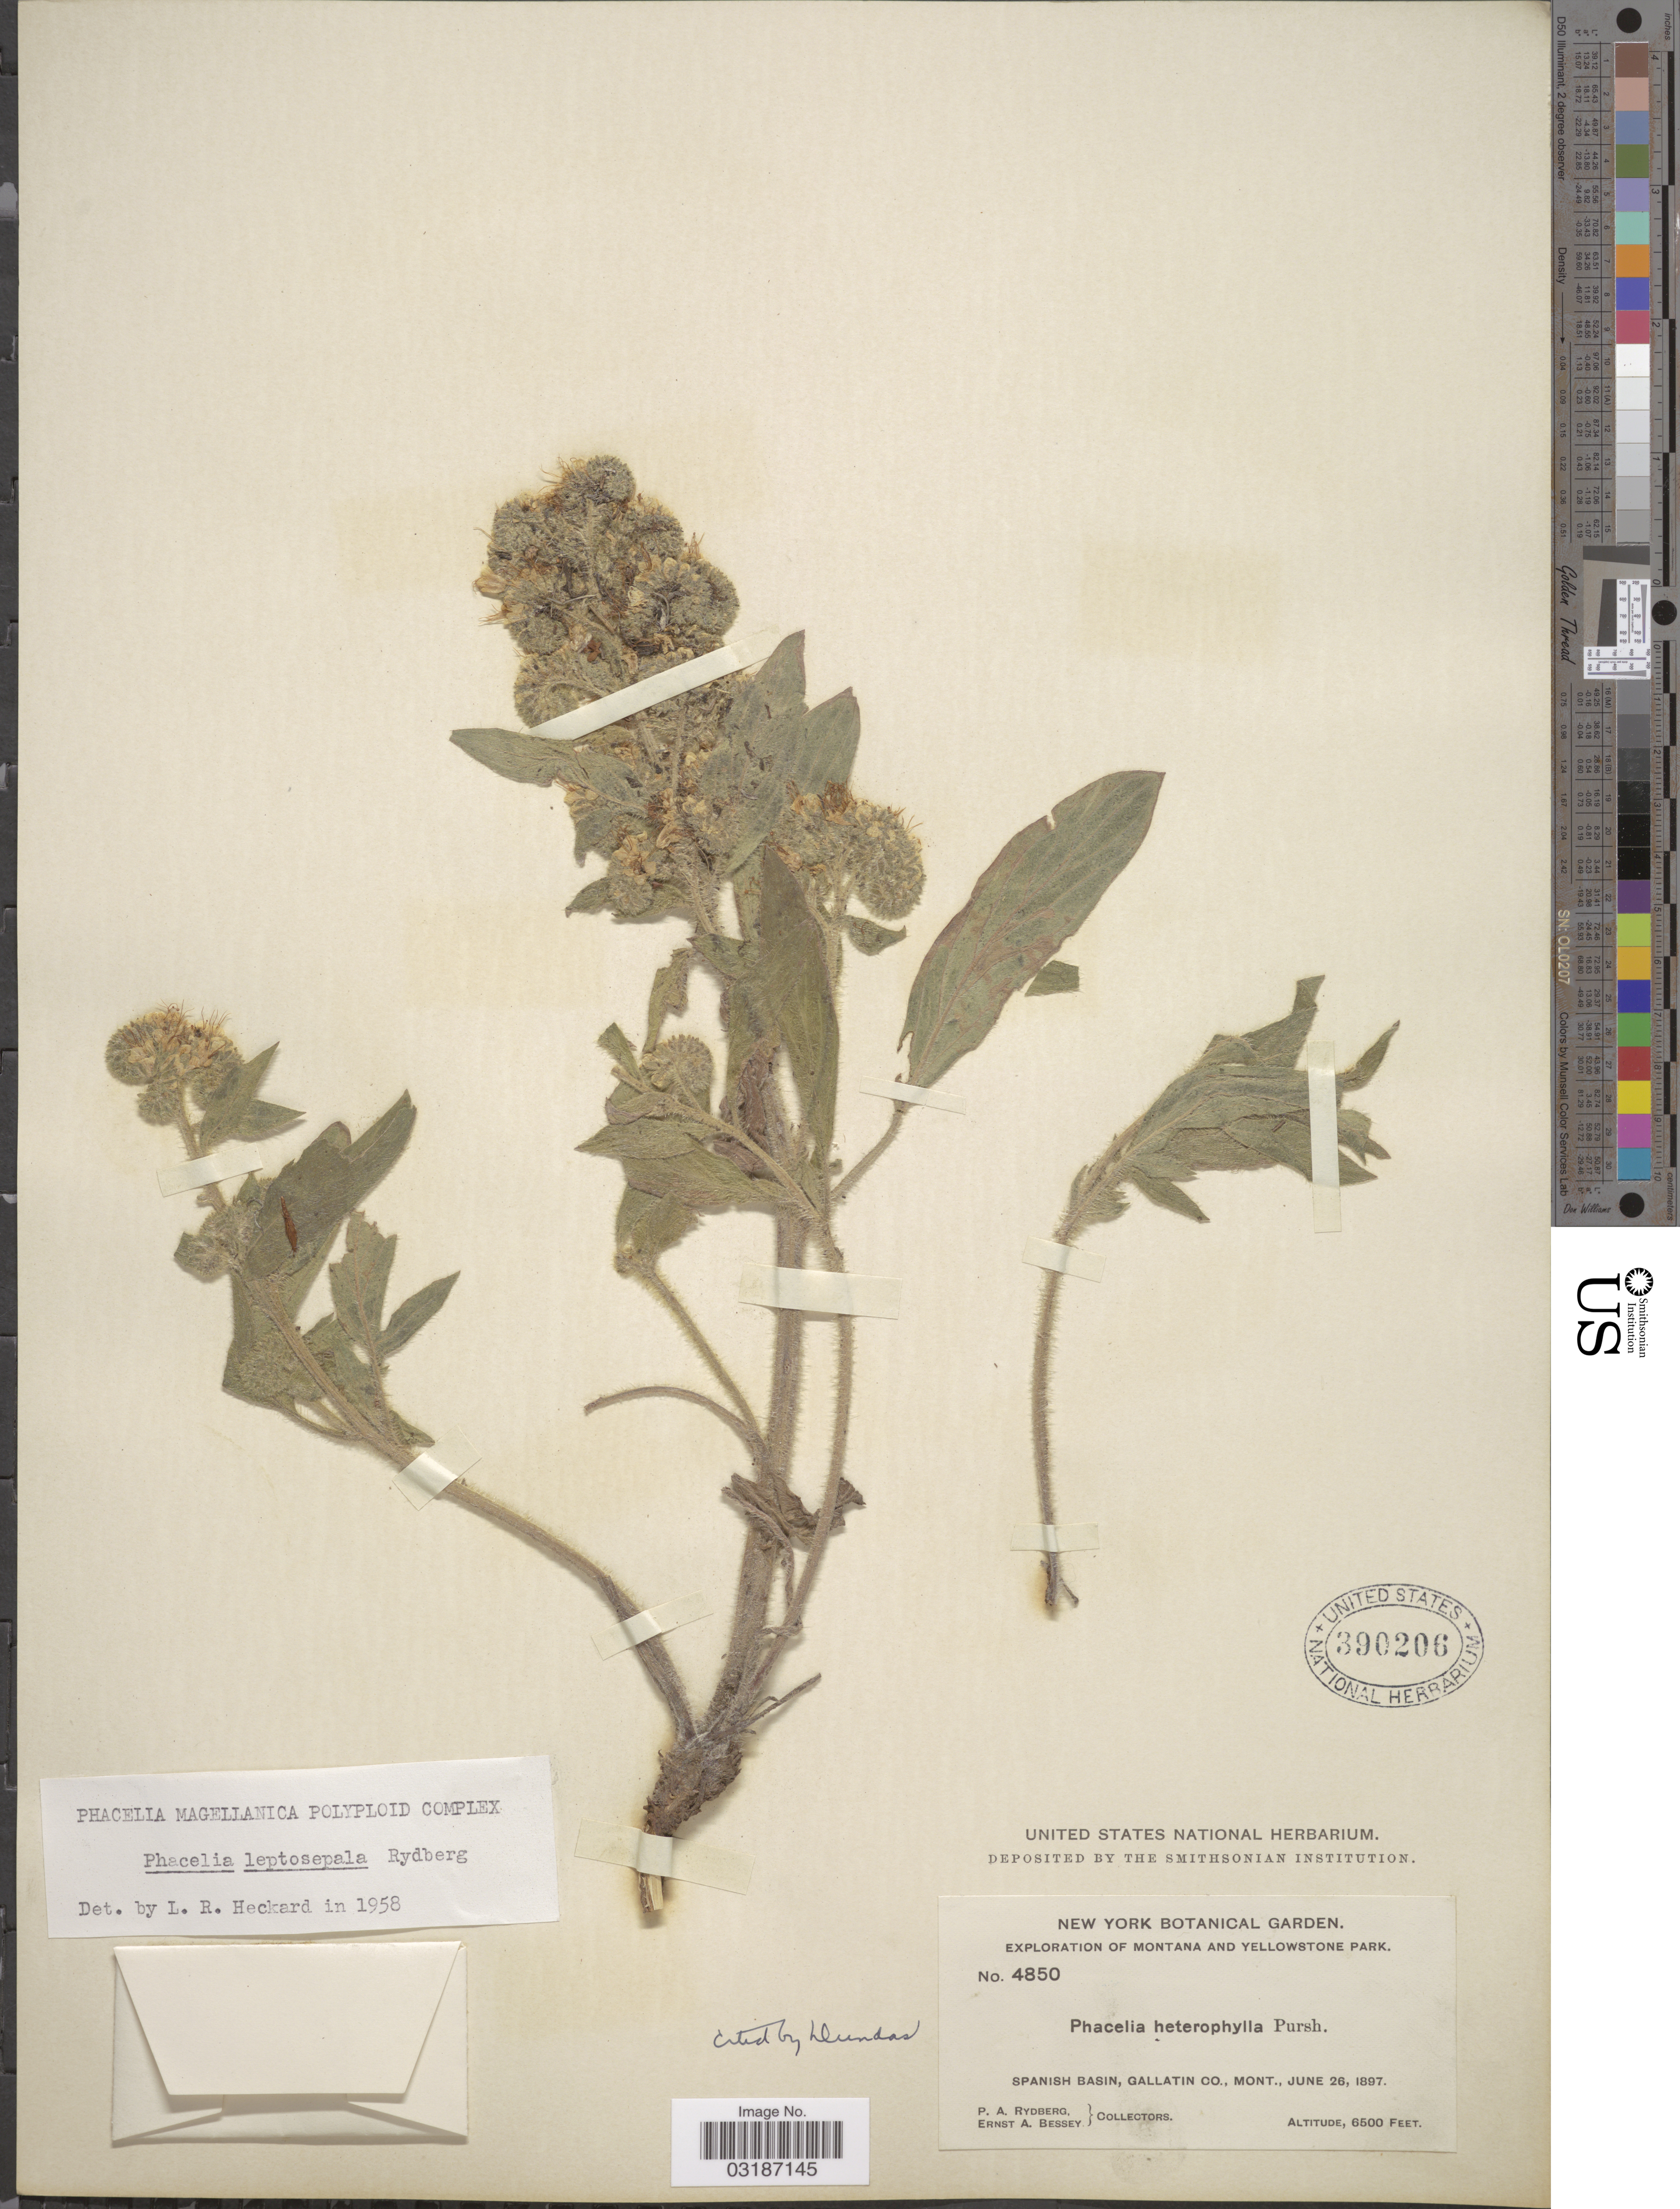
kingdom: Plantae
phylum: Tracheophyta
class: Magnoliopsida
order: Boraginales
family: Hydrophyllaceae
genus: Phacelia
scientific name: Phacelia leptosepala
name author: Rydb.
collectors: P. A. Rydberg & E. A. Bessey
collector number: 4850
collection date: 1897-06-26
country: United States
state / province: Montana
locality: Yellowstone National Park. Spanish Basin, Gallatin Co.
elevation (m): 1981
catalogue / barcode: US 390206